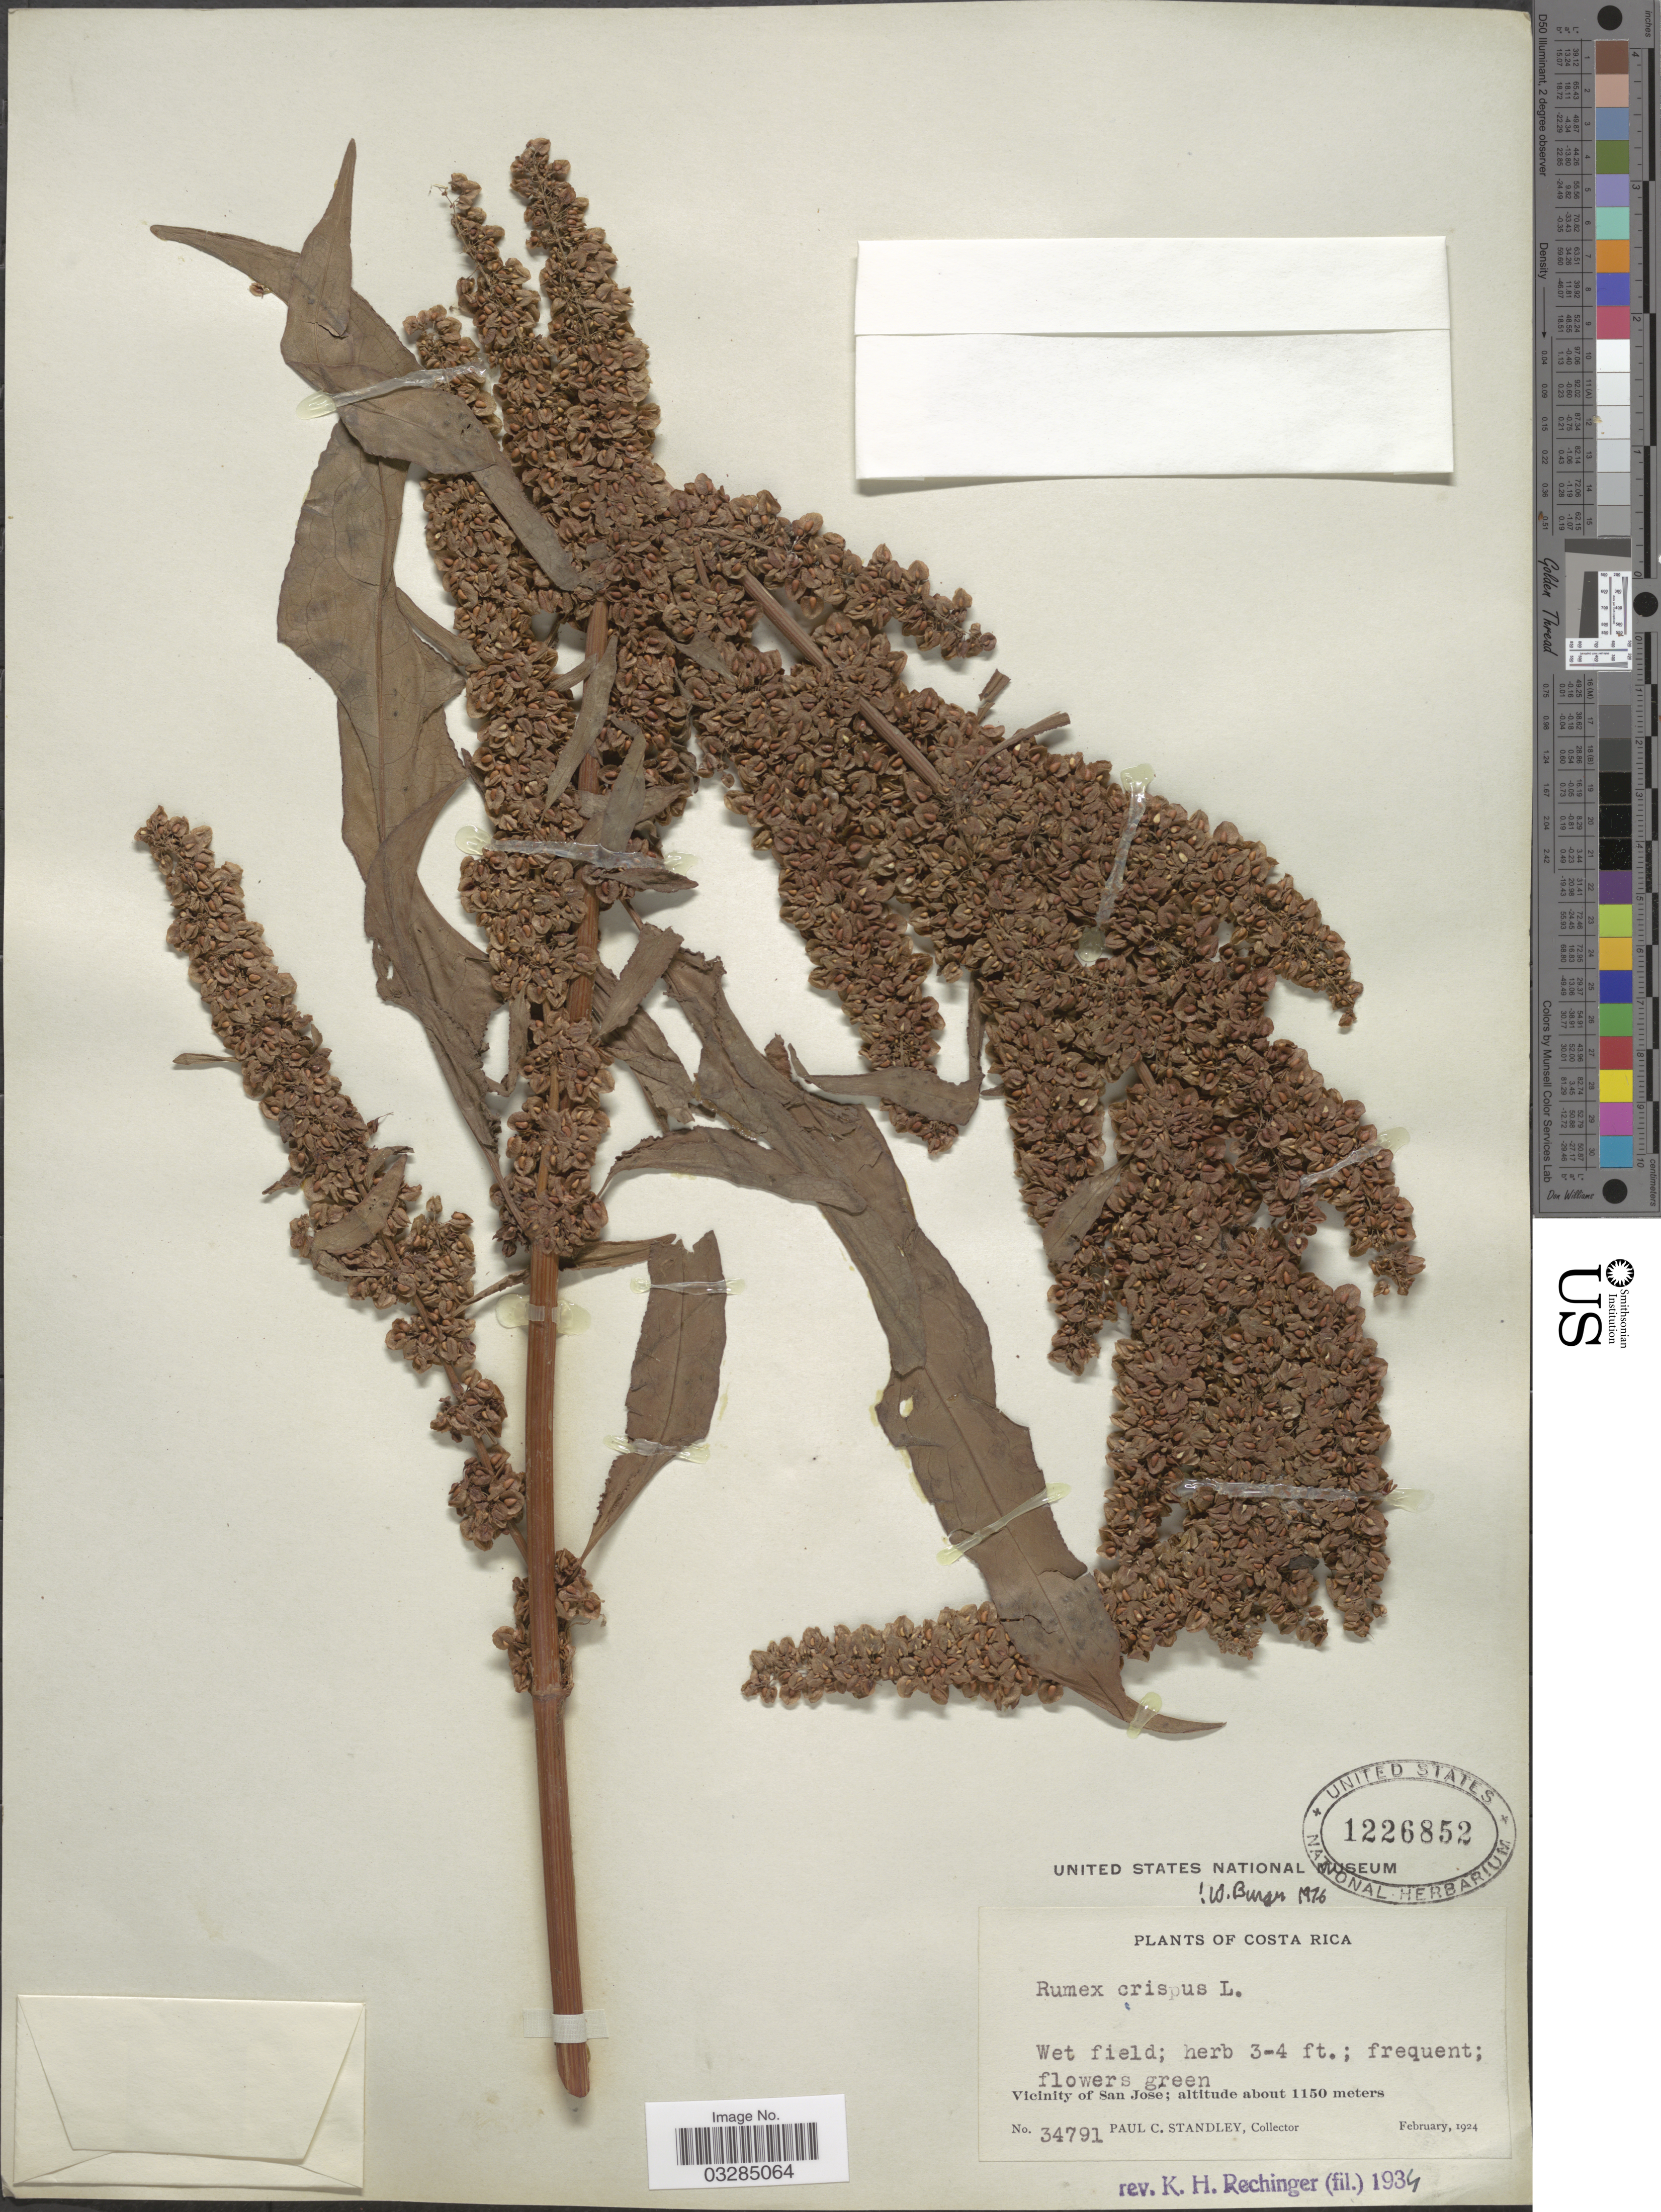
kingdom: Plantae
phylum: Tracheophyta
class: Magnoliopsida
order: Caryophyllales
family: Polygonaceae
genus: Rumex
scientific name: Rumex crispus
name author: L.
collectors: P. C. Standley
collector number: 34791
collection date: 1924-02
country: Costa Rica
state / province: San José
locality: Vicinity of San José.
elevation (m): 1150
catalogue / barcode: US 1226852